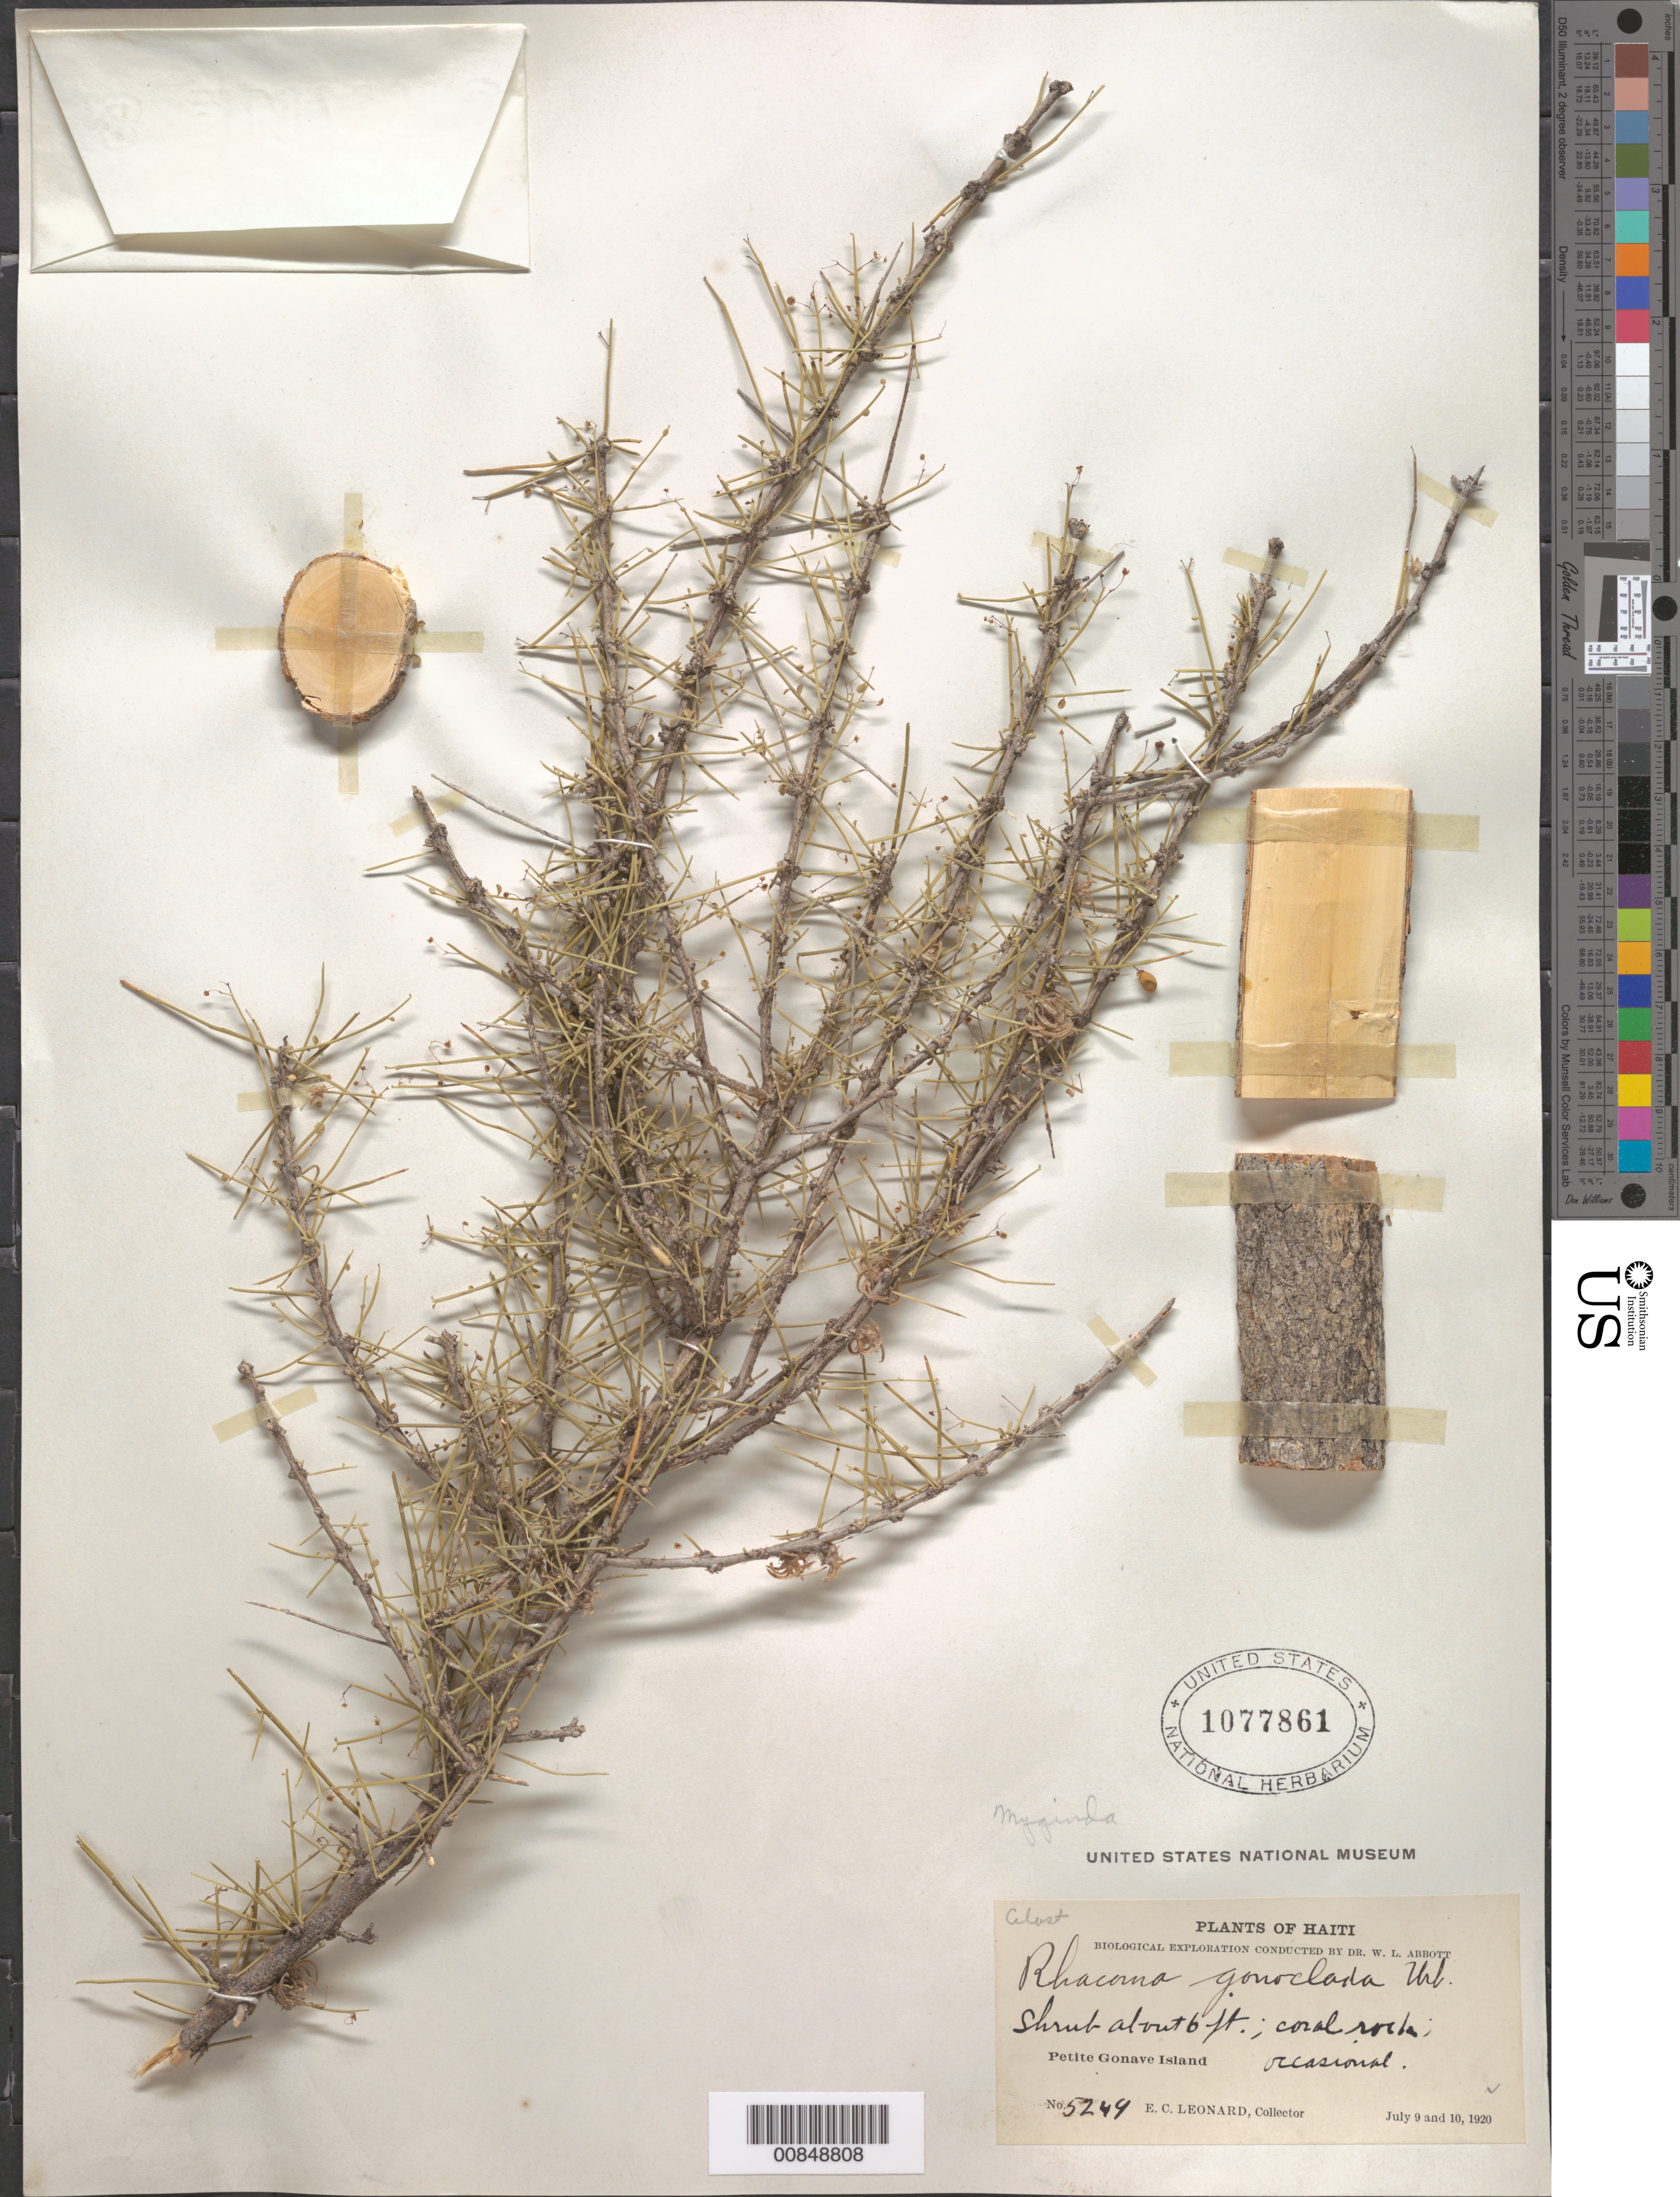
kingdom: Plantae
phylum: Tracheophyta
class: Magnoliopsida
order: Celastrales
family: Celastraceae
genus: Crossopetalum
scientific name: Crossopetalum decussatum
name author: (Baill.) Lourteig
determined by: Strong, Mark T., (BOT), Smithsonian Institution - National Museum of Natural History (UNITED STATES)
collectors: E. C. Leonard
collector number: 5249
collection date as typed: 09 Jul 1920 to 10 Jul 1920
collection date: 1920-07-09/1920-07-10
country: Haiti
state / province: Ouest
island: Petite Gonave Island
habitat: Coral rock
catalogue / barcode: US 1077861